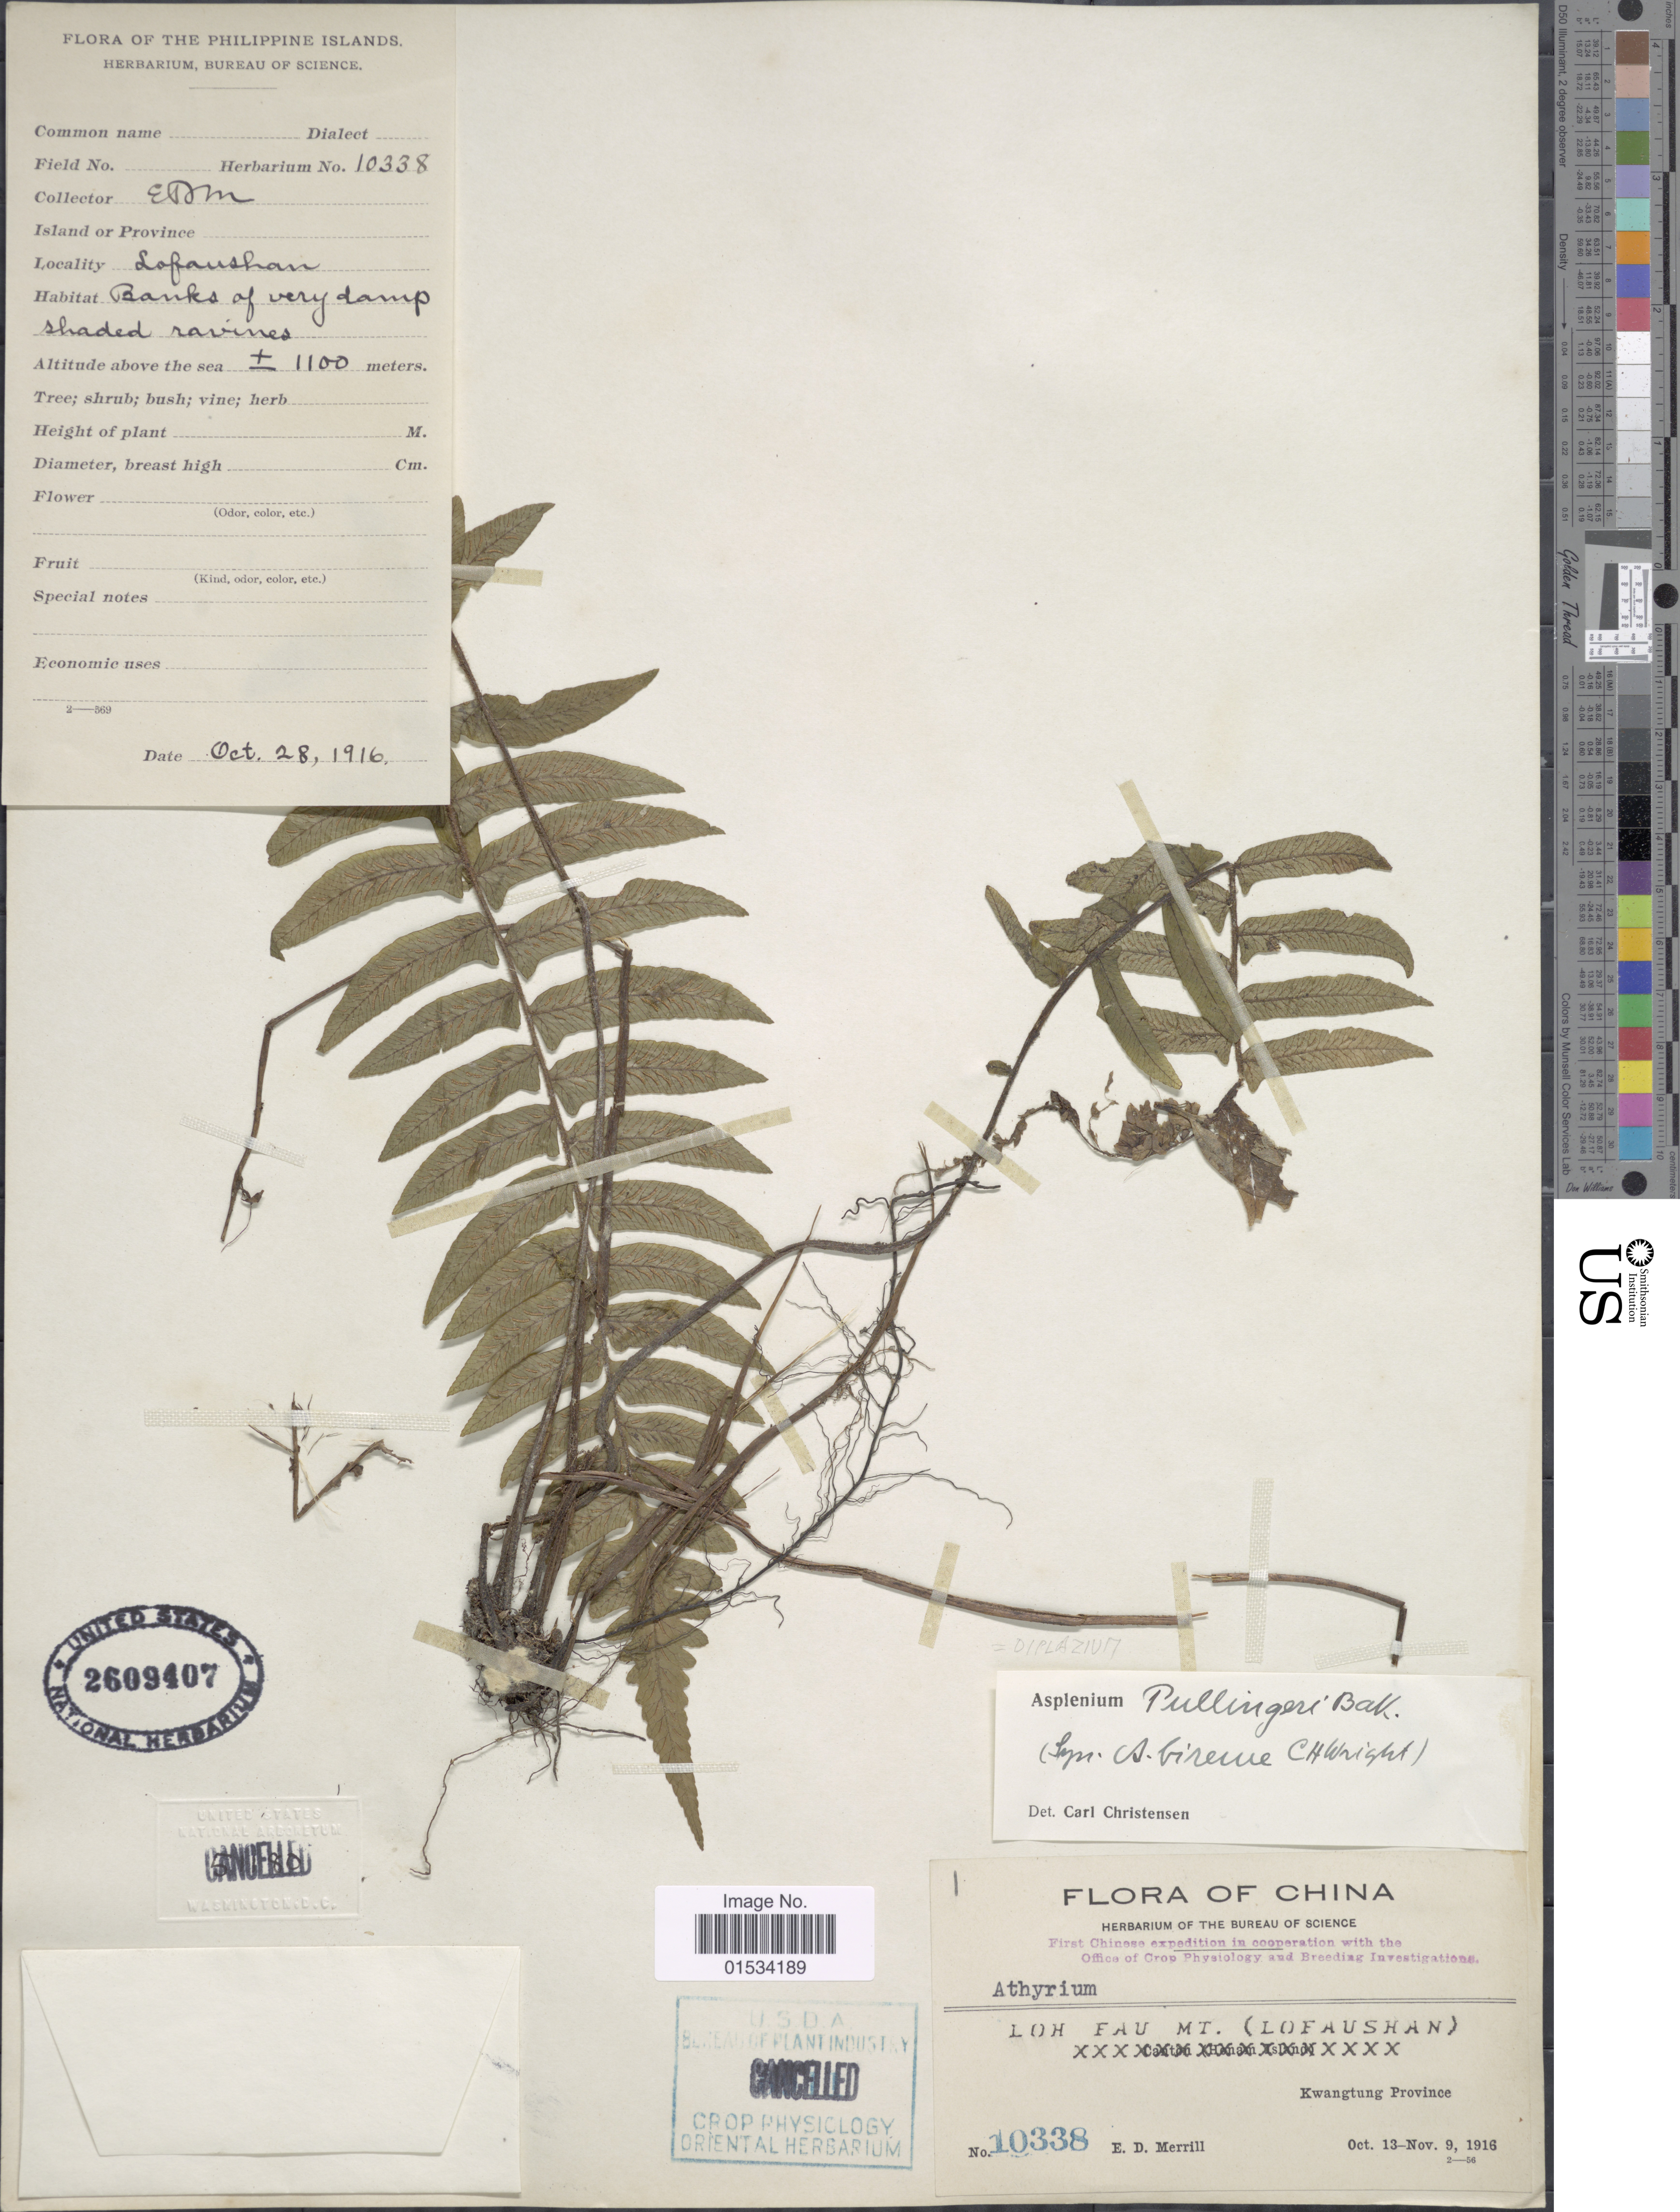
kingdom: Plantae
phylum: Tracheophyta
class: Polypodiopsida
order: Polypodiales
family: Athyriaceae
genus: Diplazium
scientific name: Diplazium pullingeri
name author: (Baker) J. Sm.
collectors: E. D. Merrill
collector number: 10338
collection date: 1916-10-28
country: China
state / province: Guangdong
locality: Kwangtung Province, Loh Fau Mt. (Lofaushan)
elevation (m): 1100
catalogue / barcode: US 2609407